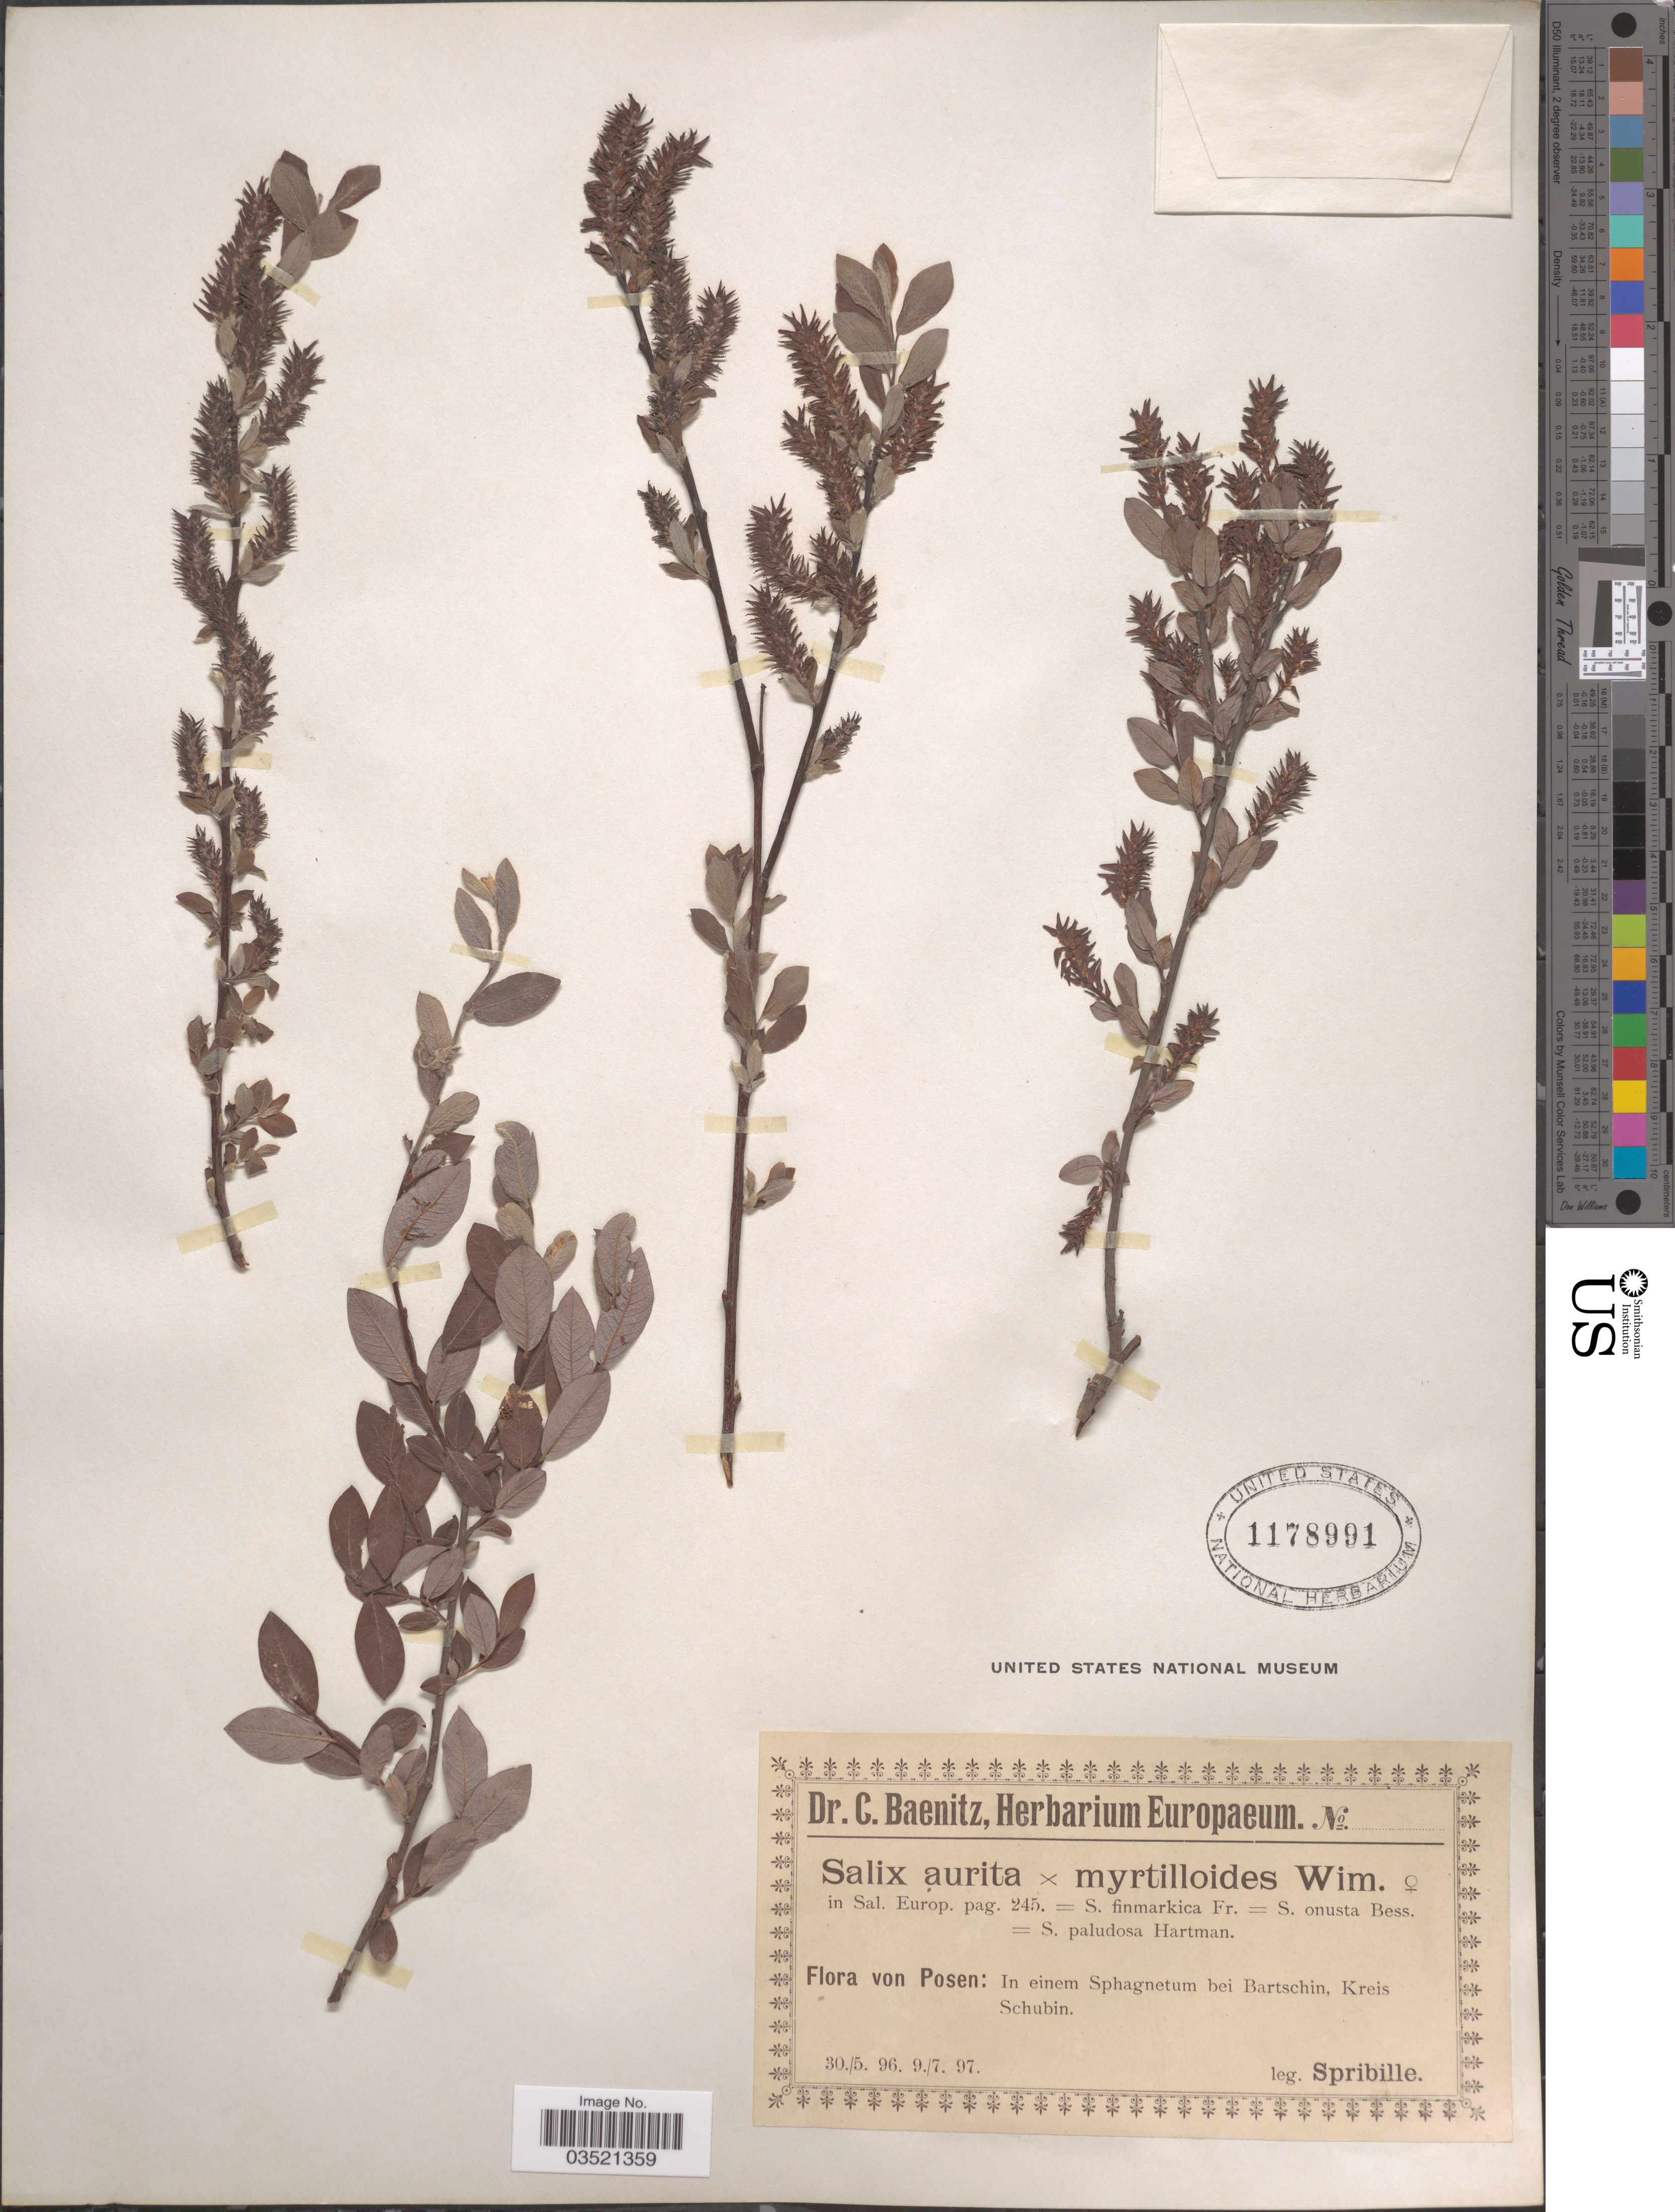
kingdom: Plantae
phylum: Tracheophyta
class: Magnoliopsida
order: Malpighiales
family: Salicaceae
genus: Salix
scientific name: Salix aurita x S. herbacea f. acutifolia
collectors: Spribille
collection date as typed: Transcribed d/m/y: 30/5/96 to 9/7/97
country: Poland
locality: Posen: In einem Sphagnetum bei Bartschin, Kreis Schubin.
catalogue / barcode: US 1178991